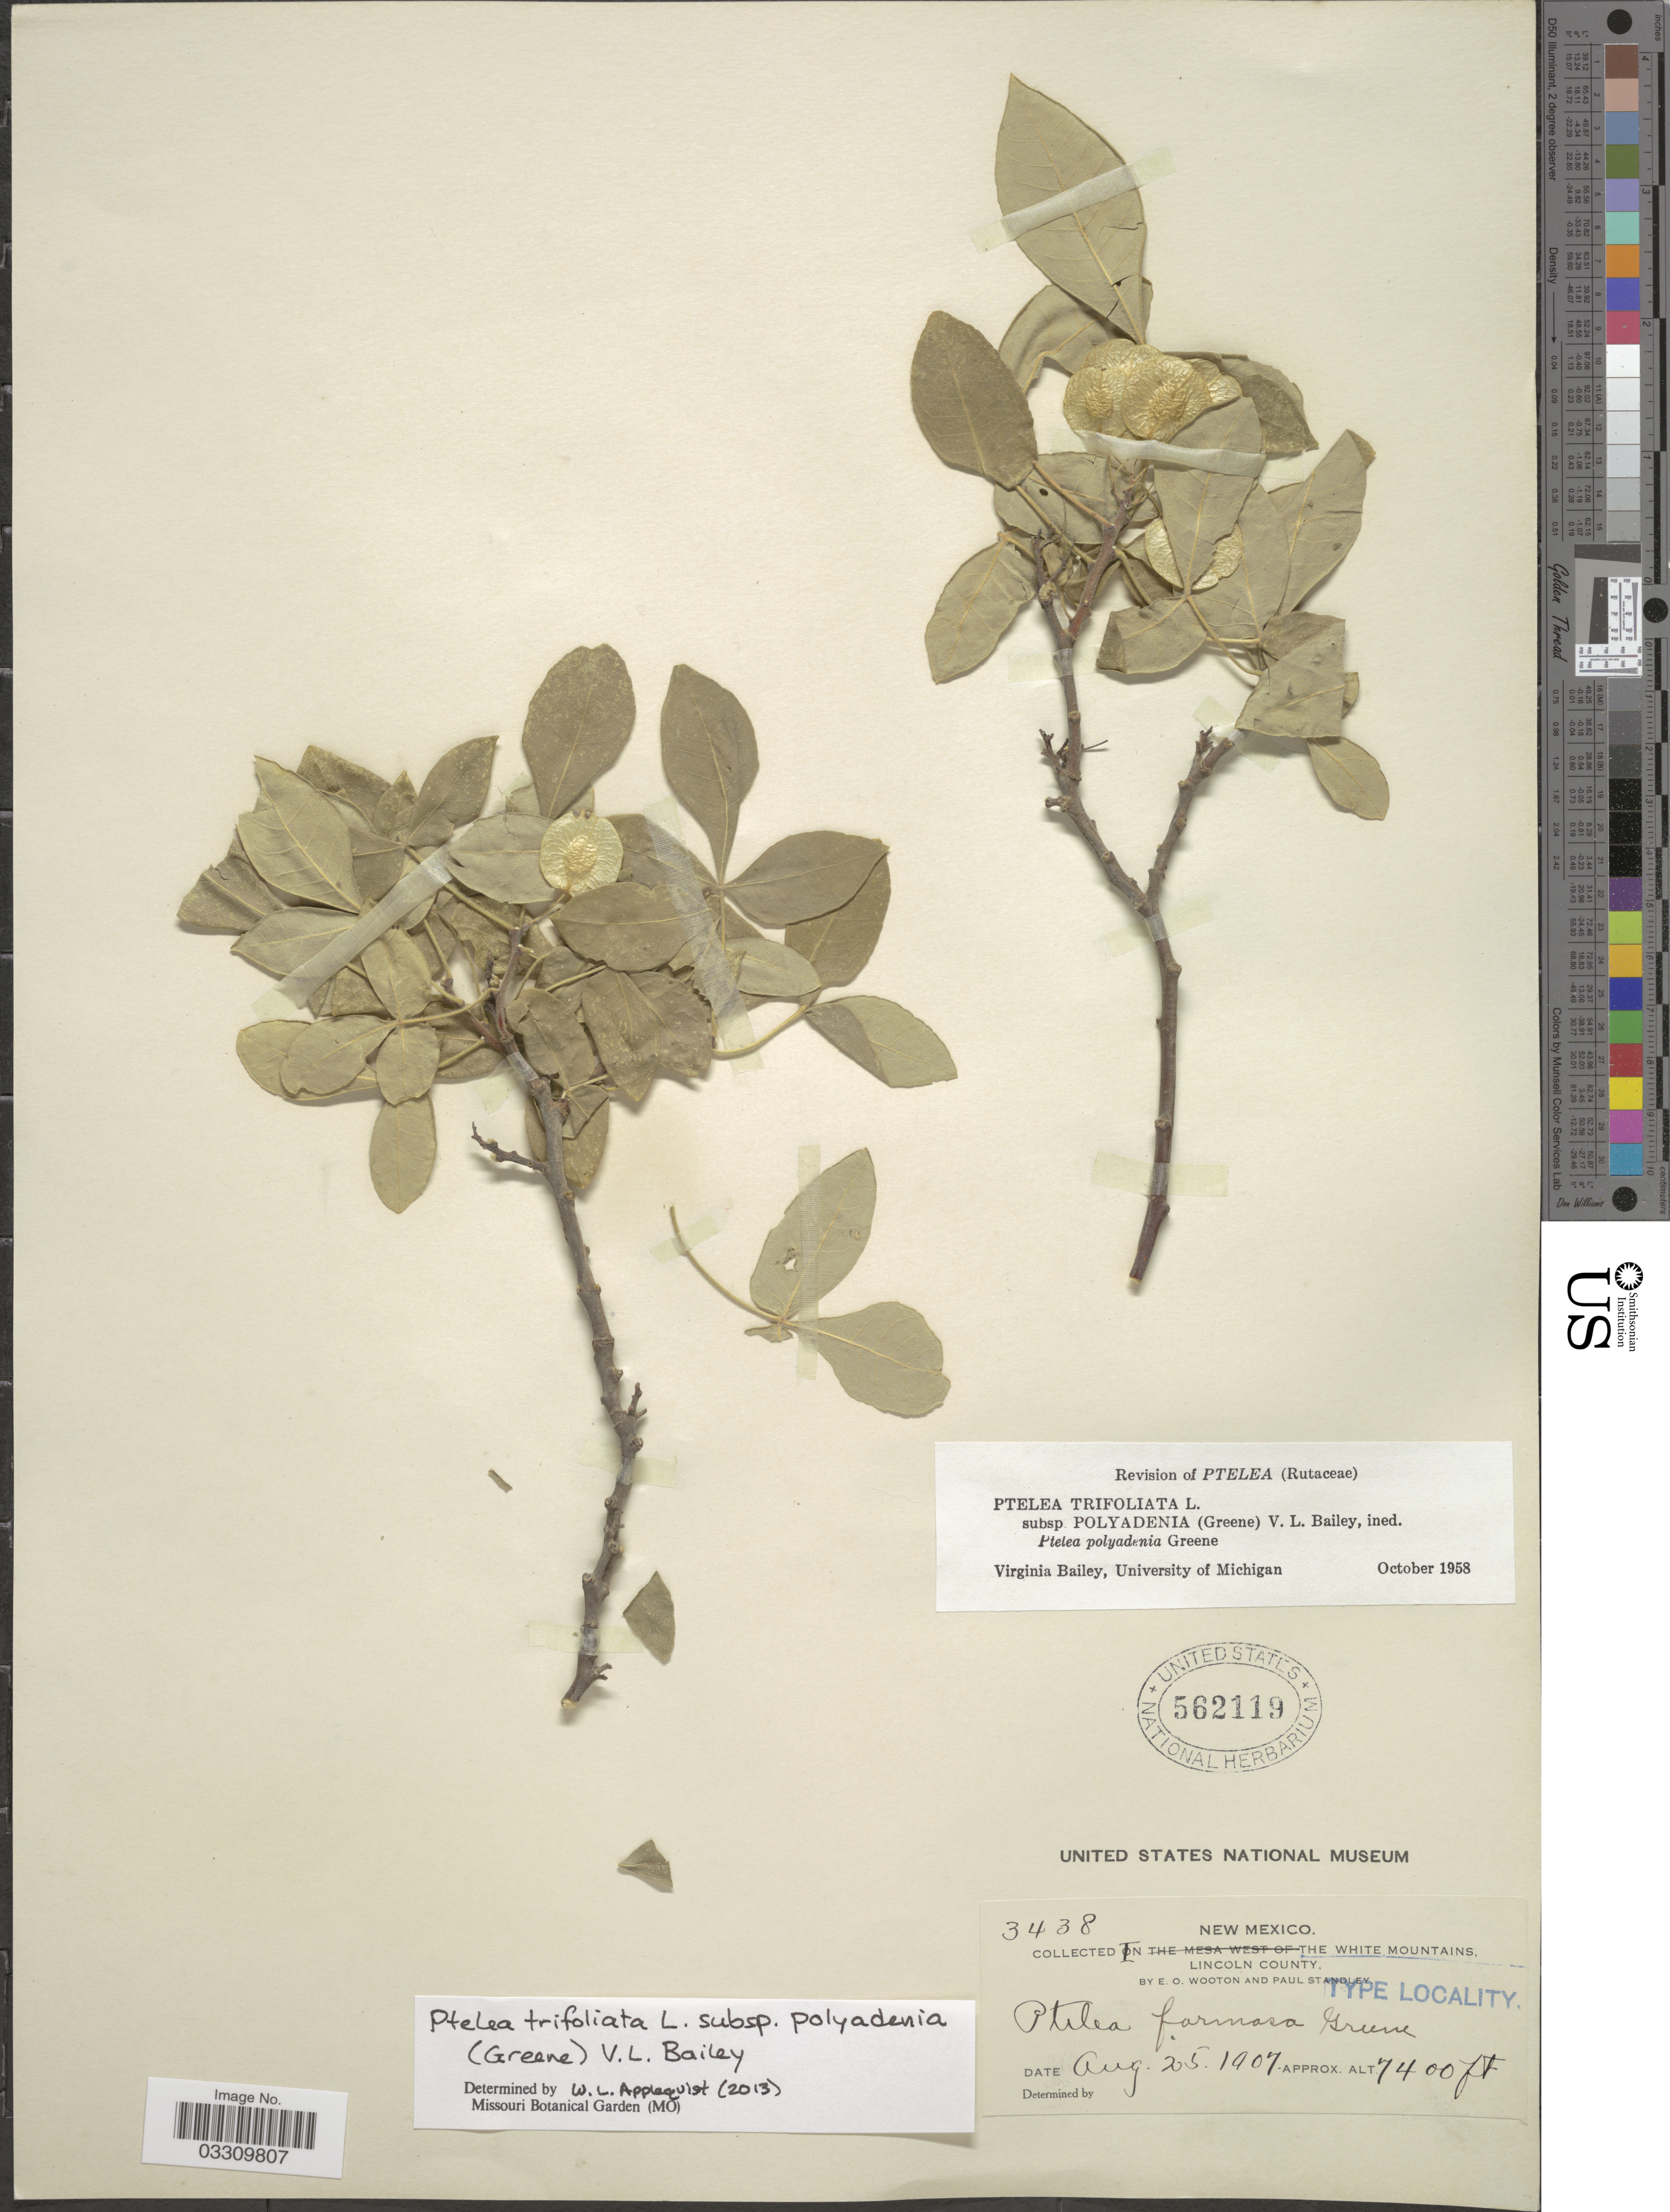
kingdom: Plantae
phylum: Tracheophyta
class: Magnoliopsida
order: Sapindales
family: Rutaceae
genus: Ptelea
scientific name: Ptelea trifoliata subsp. polyadenia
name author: (Greene) V. L. Bailey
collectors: E. O. Wooton & P. C. Standley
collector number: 3438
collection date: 1907-08-25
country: United States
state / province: New Mexico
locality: White Mountains, Lincoln County.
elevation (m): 2256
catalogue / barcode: US 562119